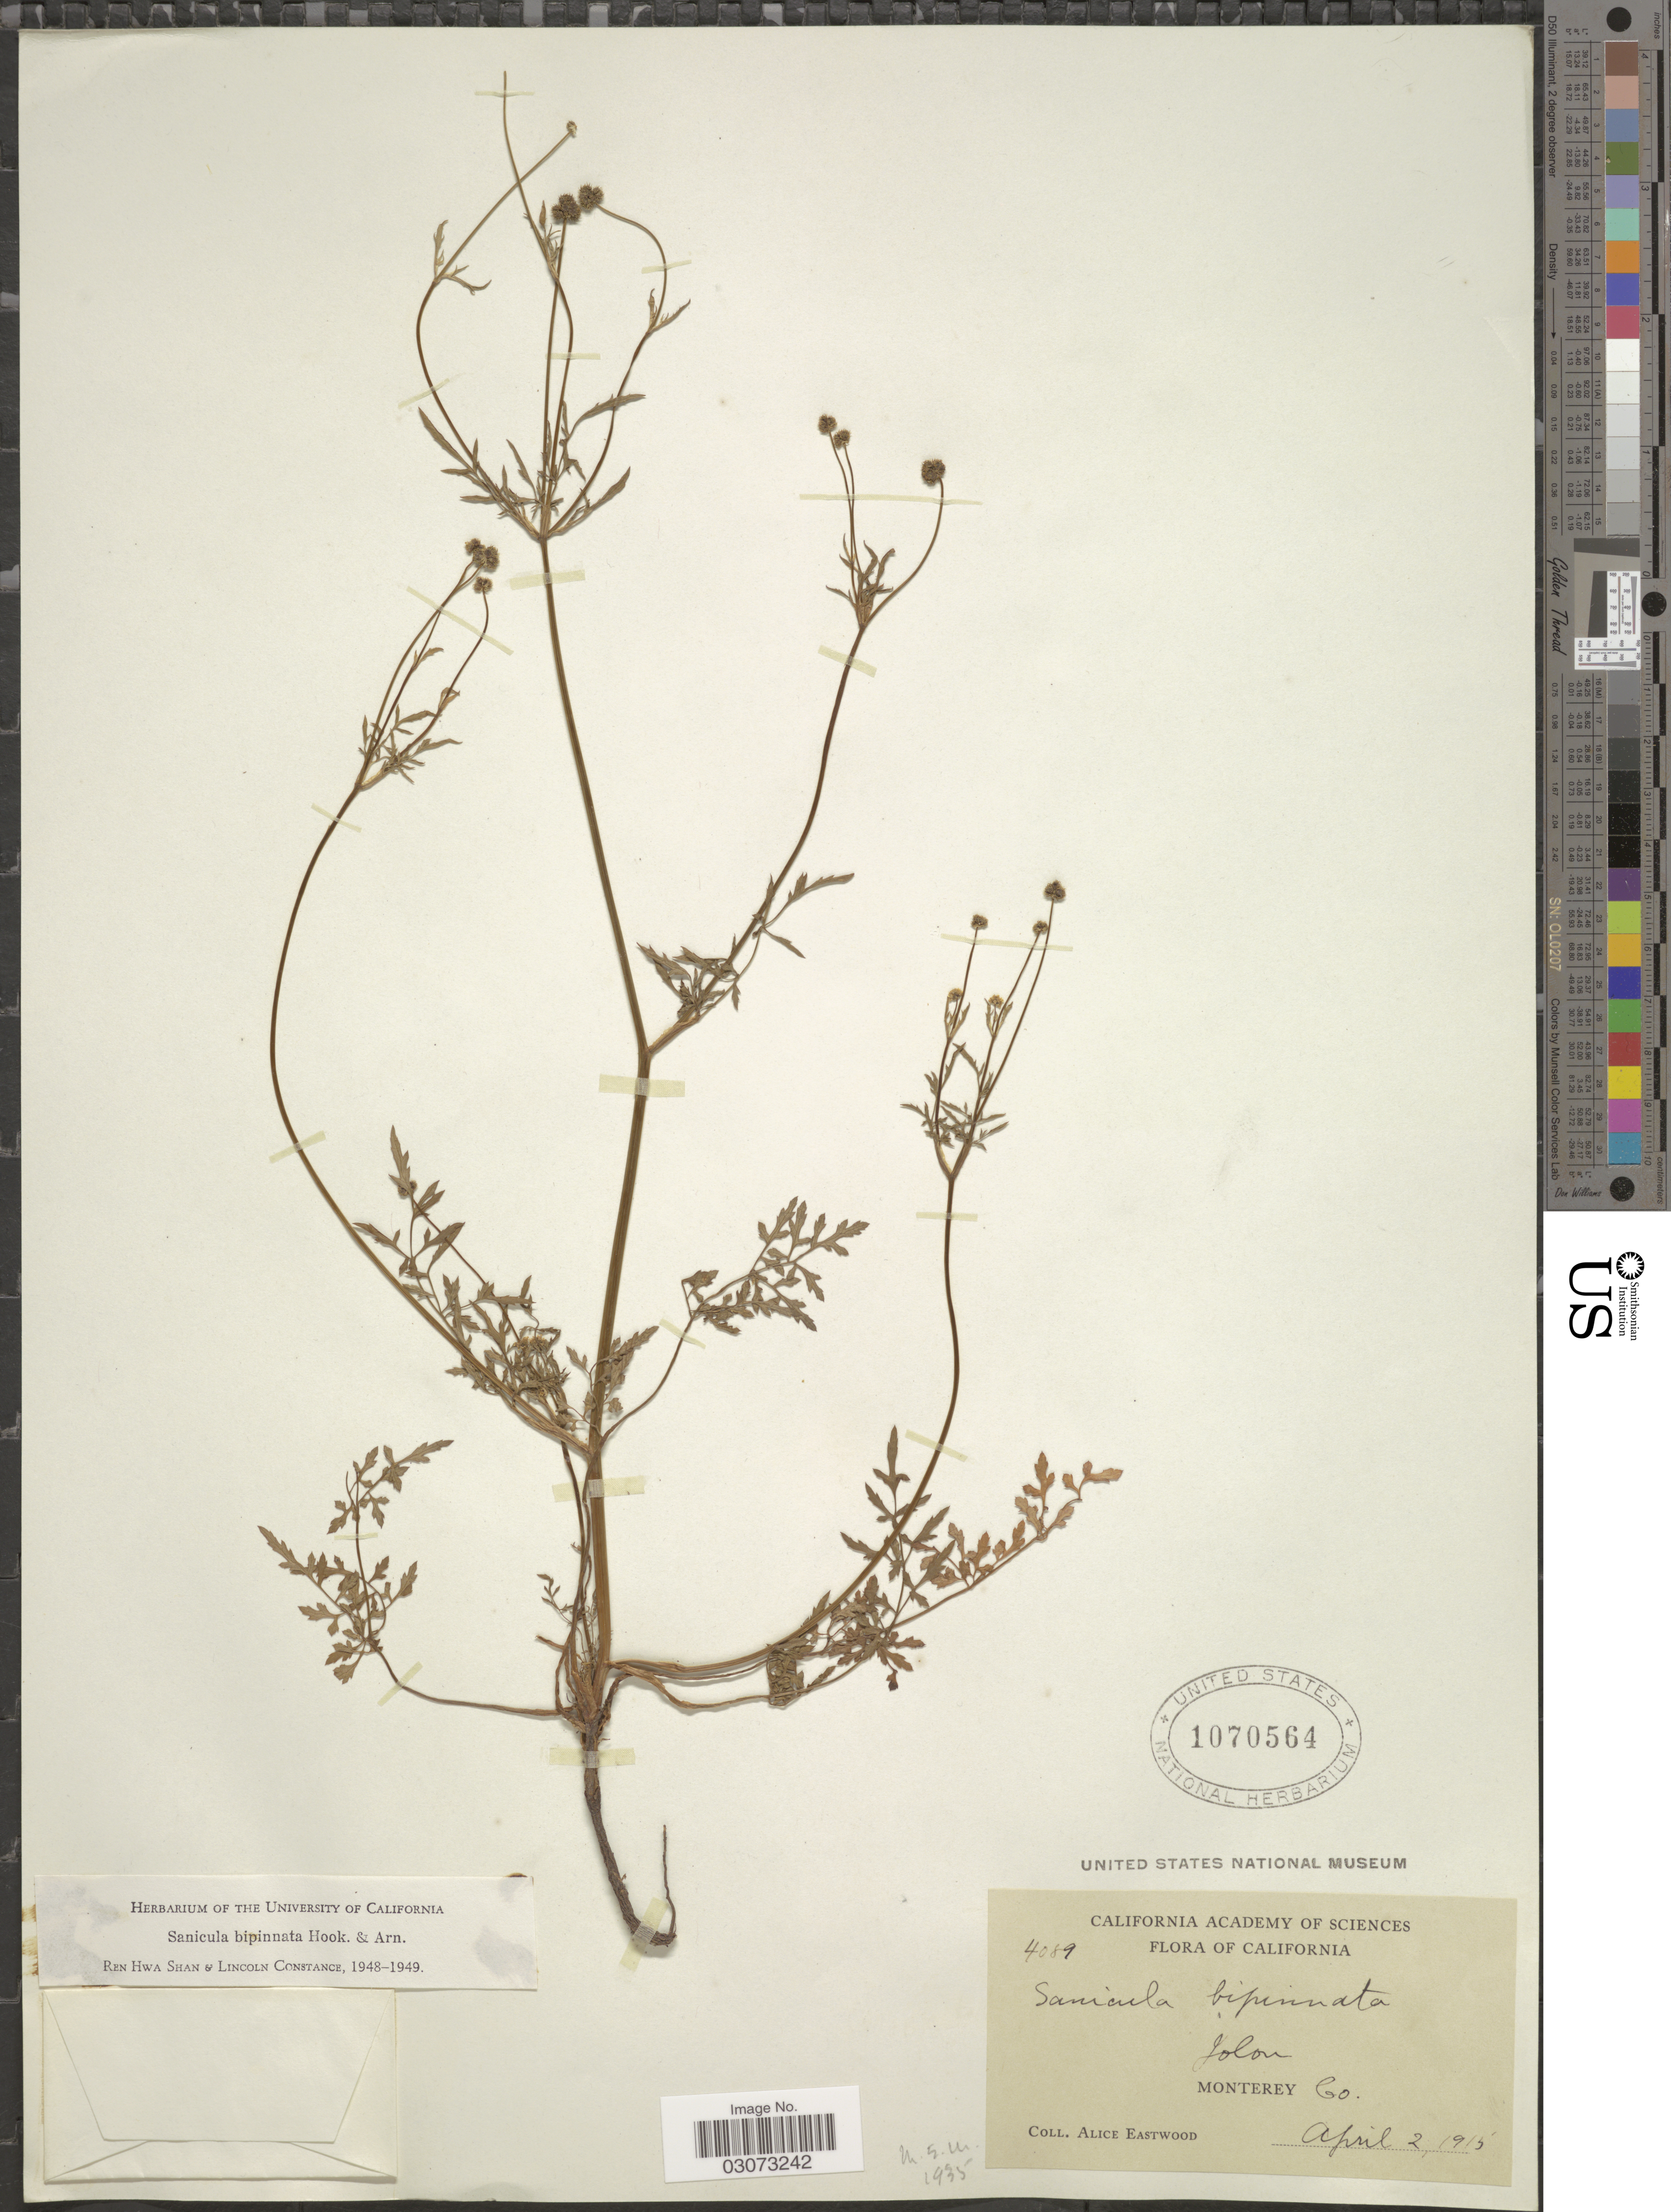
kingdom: Plantae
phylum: Tracheophyta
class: Magnoliopsida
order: Apiales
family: Apiaceae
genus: Sanicula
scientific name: Sanicula bipinnata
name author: Hook. & Arn.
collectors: A. Eastwood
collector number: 4089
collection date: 1915-04-02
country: United States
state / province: California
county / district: Monterey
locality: Jolon. Monterey Co.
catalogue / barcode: US 1070564